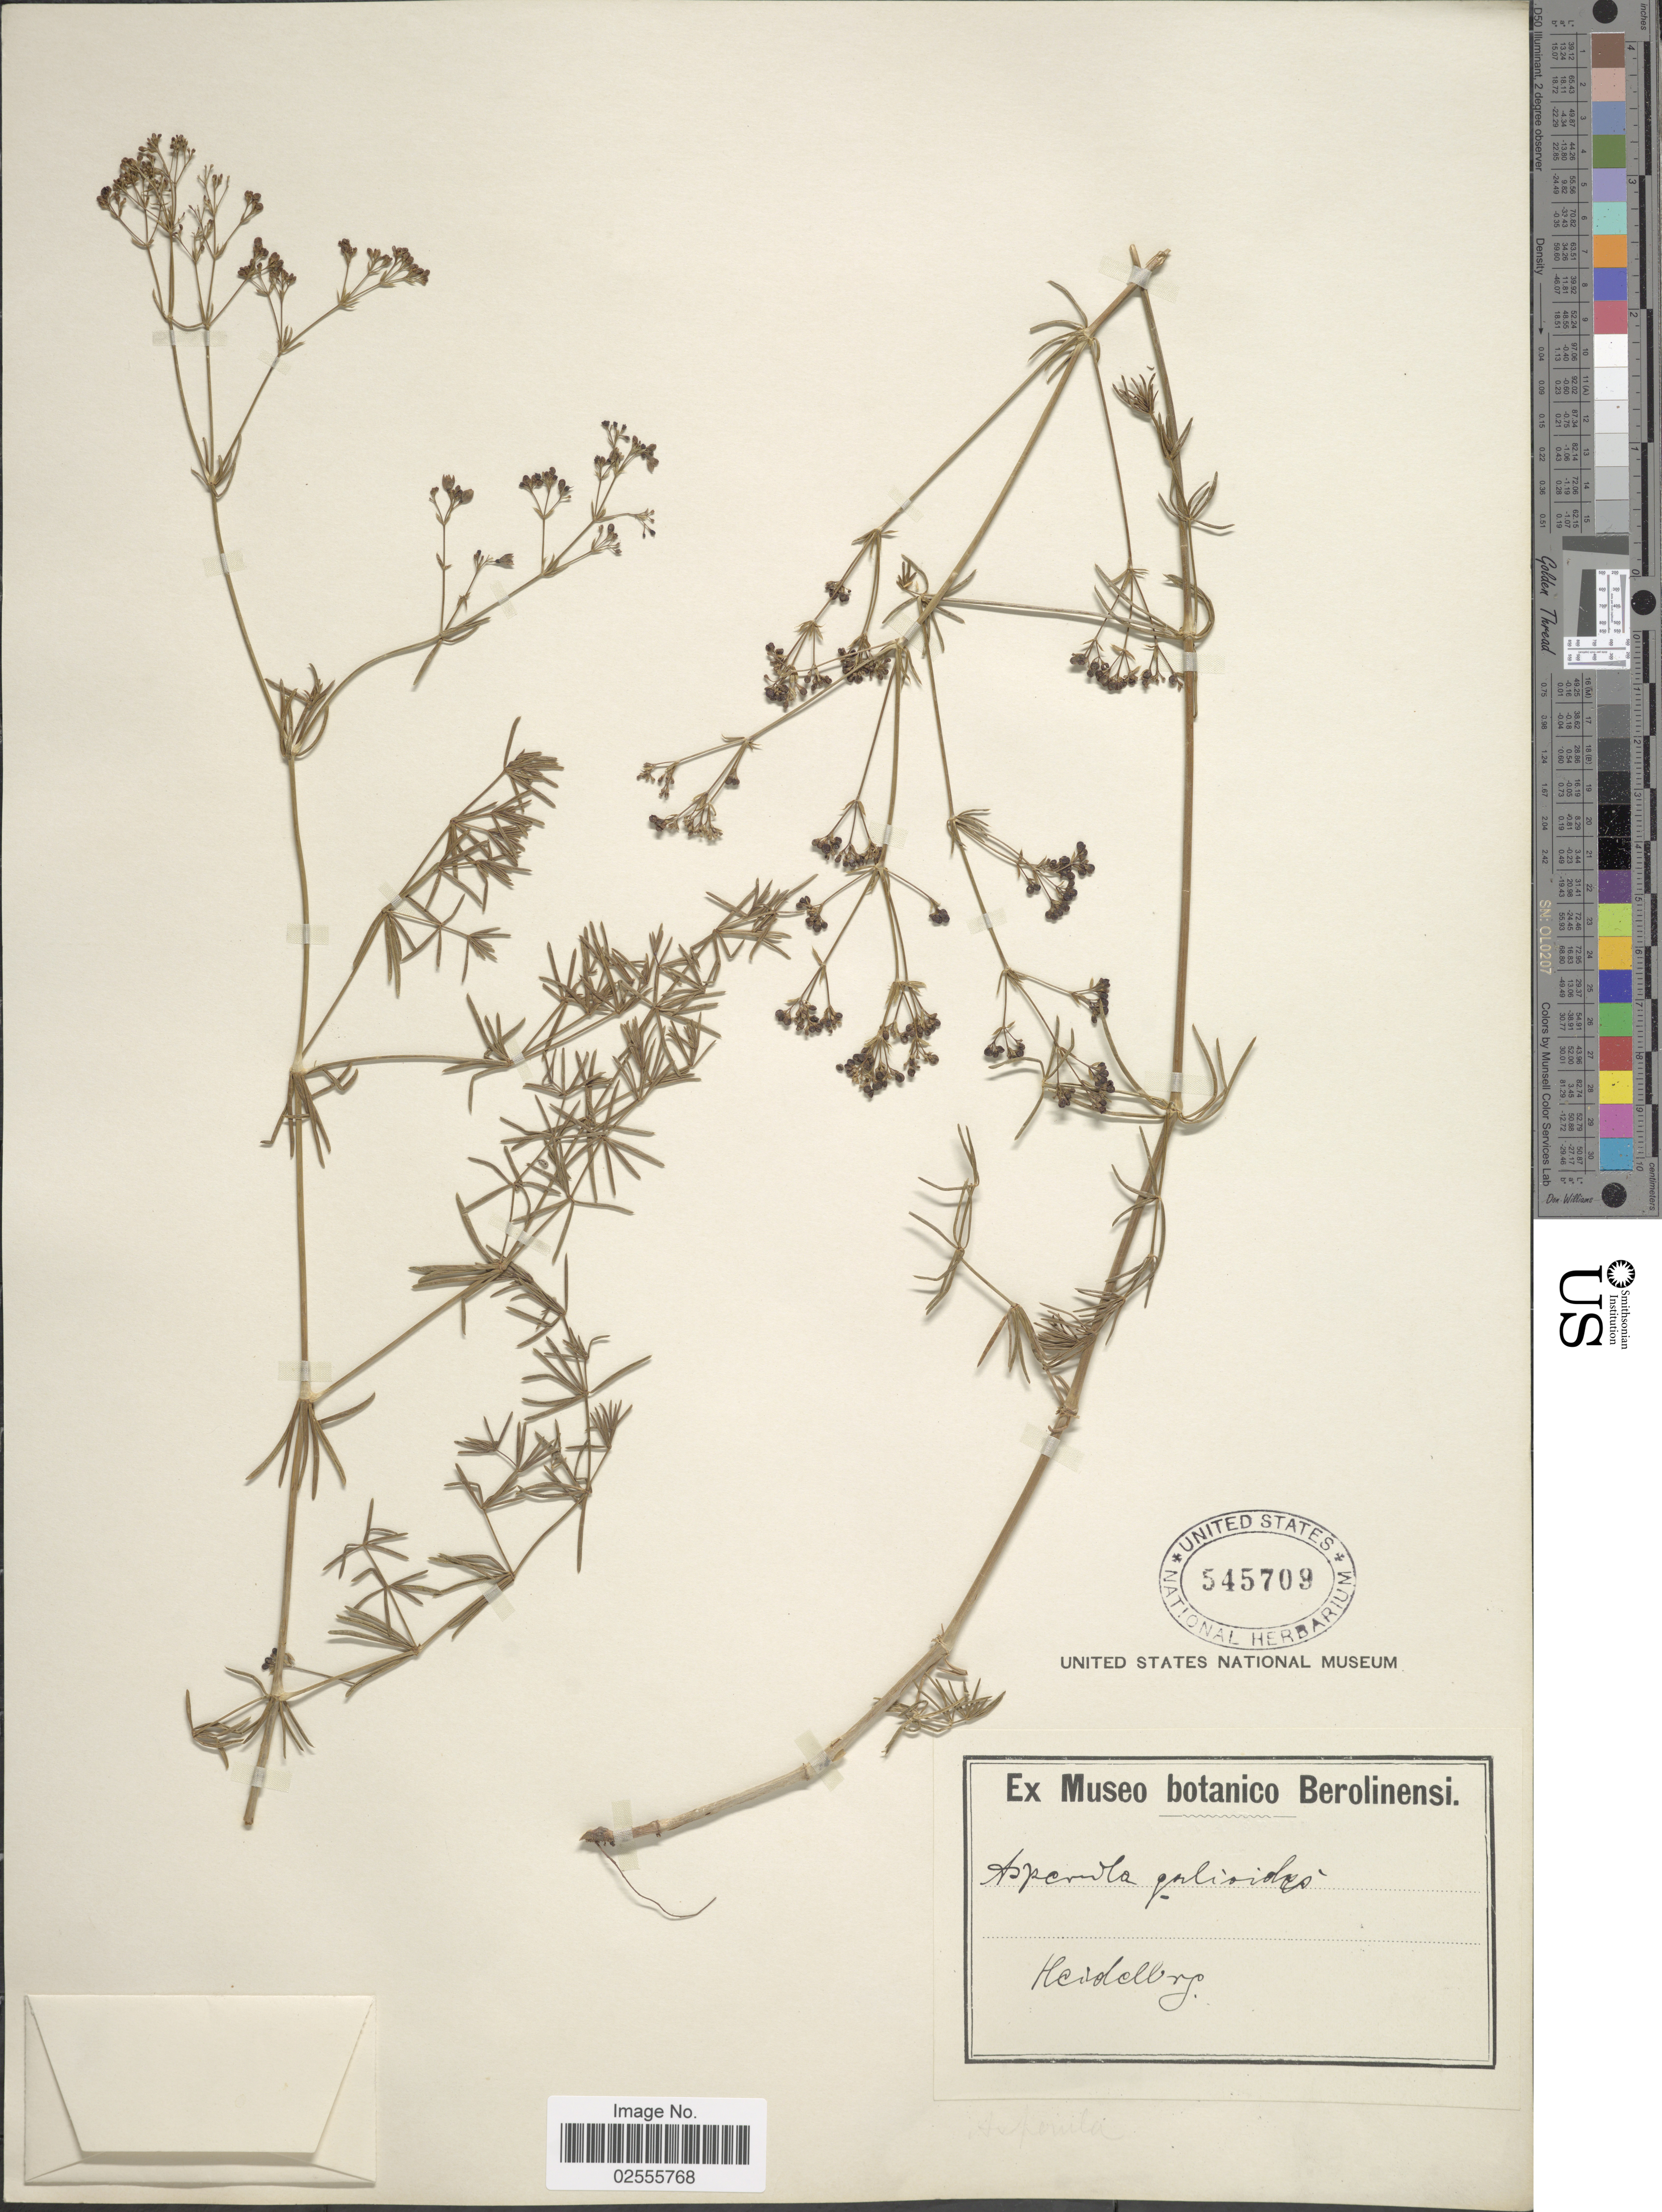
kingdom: Plantae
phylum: Tracheophyta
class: Magnoliopsida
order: Gentianales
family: Rubiaceae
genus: Asperula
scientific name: Asperula galioides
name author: M. Bieb.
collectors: ex Mus. Bot. Berolinensi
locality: Heidelberg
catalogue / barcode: US 545709